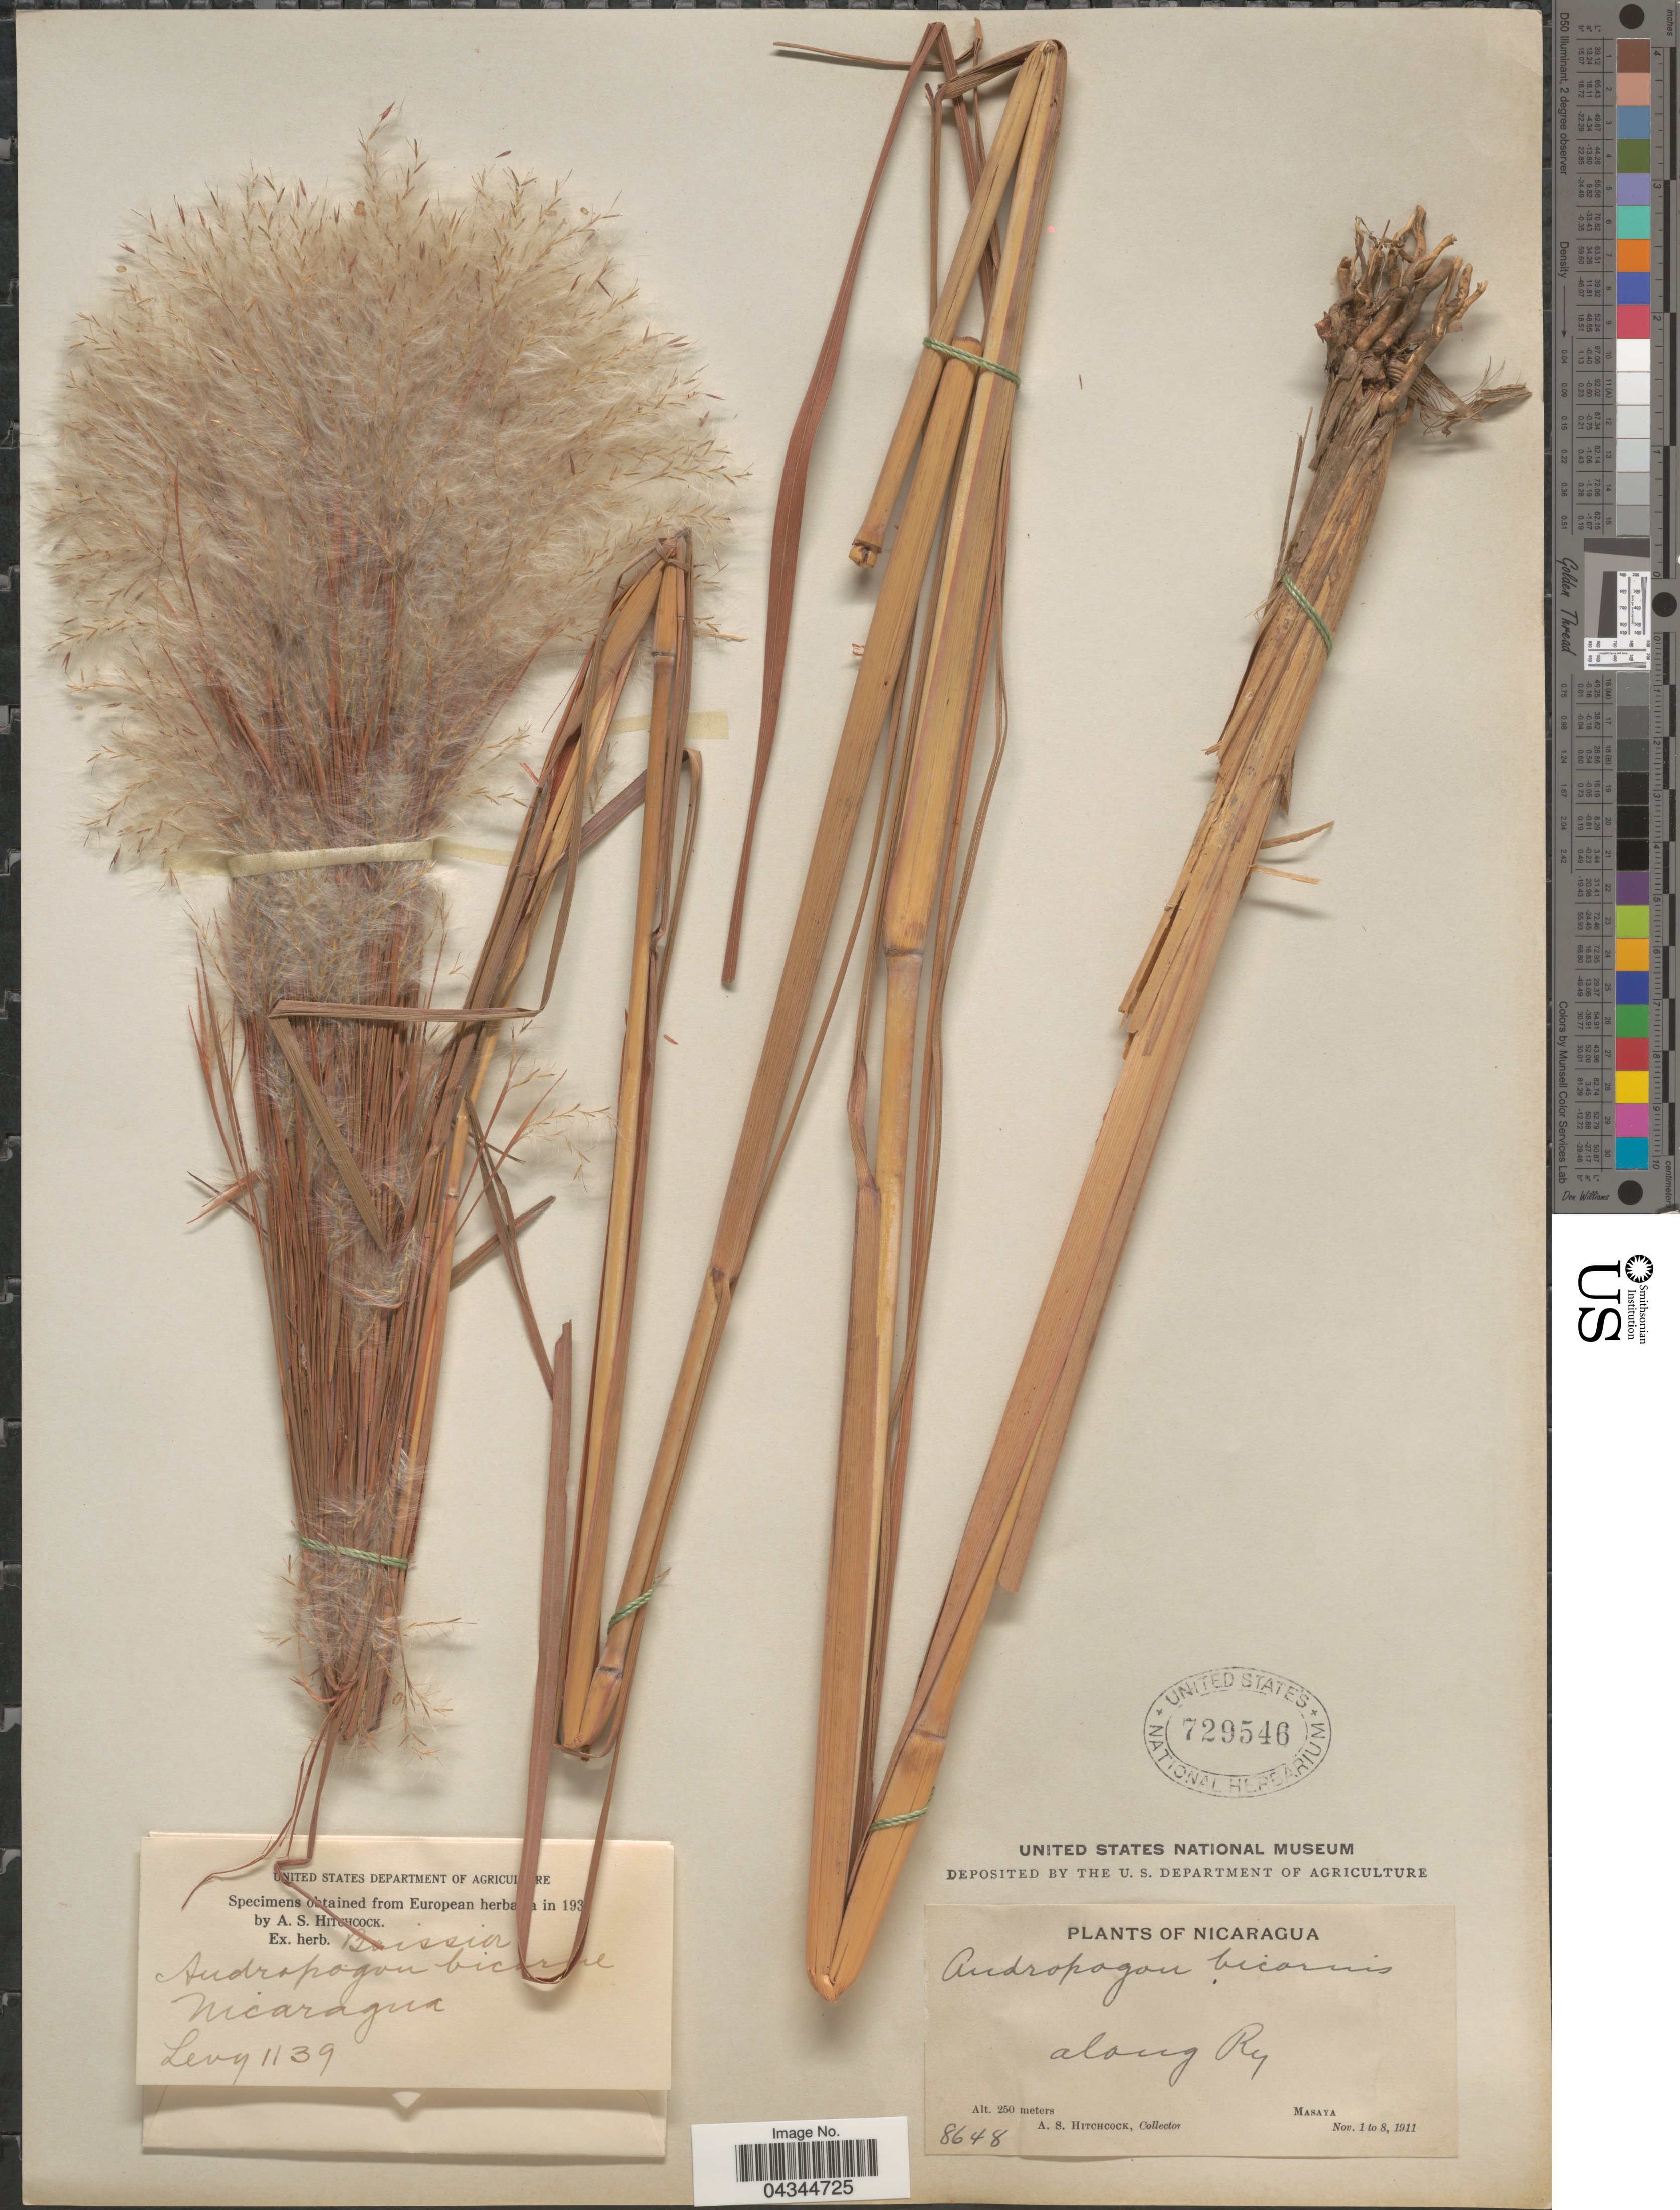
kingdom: Plantae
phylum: Tracheophyta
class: Liliopsida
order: Poales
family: Poaceae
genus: Andropogon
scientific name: Andropogon bicornis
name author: L.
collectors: -. Levy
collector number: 1139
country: Nicaragua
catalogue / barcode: US 729546-2